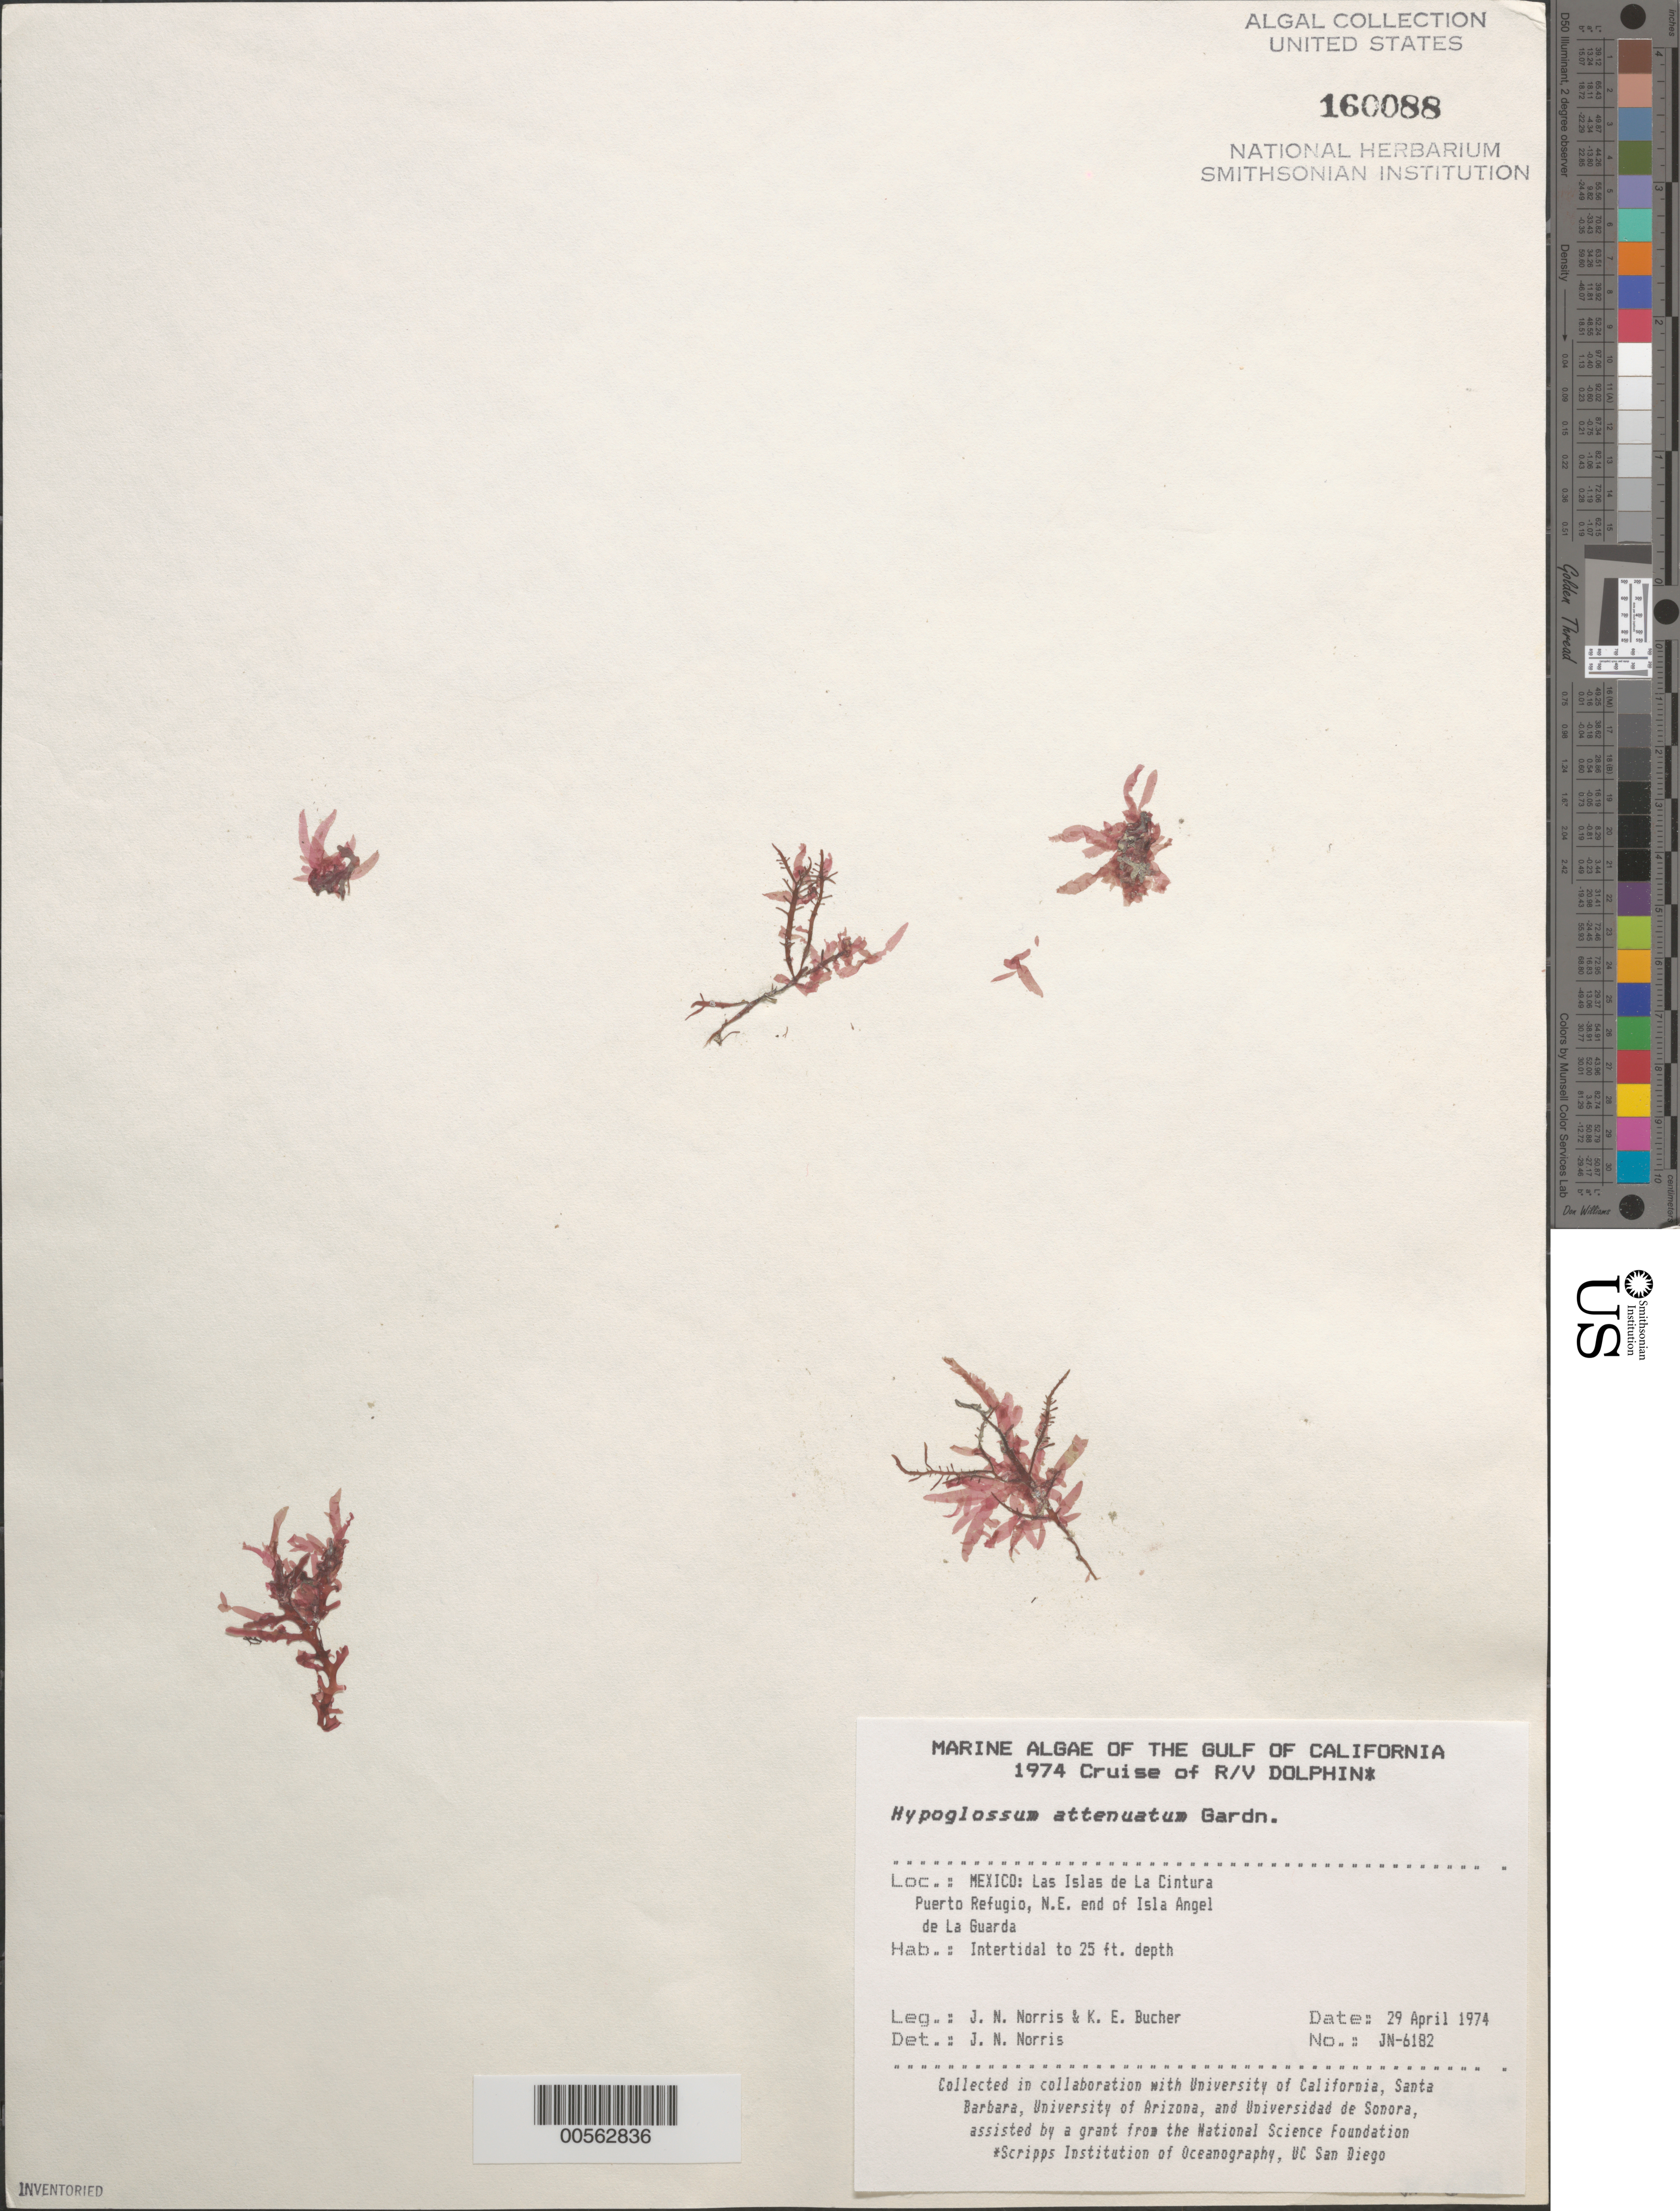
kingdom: Plantae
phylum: Rhodophyta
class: Florideophyceae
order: Ceramiales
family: Delesseriaceae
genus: Hypoglossum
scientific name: Hypoglossum attenuatum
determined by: Norris, James N.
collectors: J. N. Norris & K. E. Bucher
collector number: JN-6182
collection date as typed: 29 Apr 1974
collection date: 1974-04-29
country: Mexico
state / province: Baja California Norte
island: Isla Angel de la Guarda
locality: Puerto Refugio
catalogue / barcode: US 160088